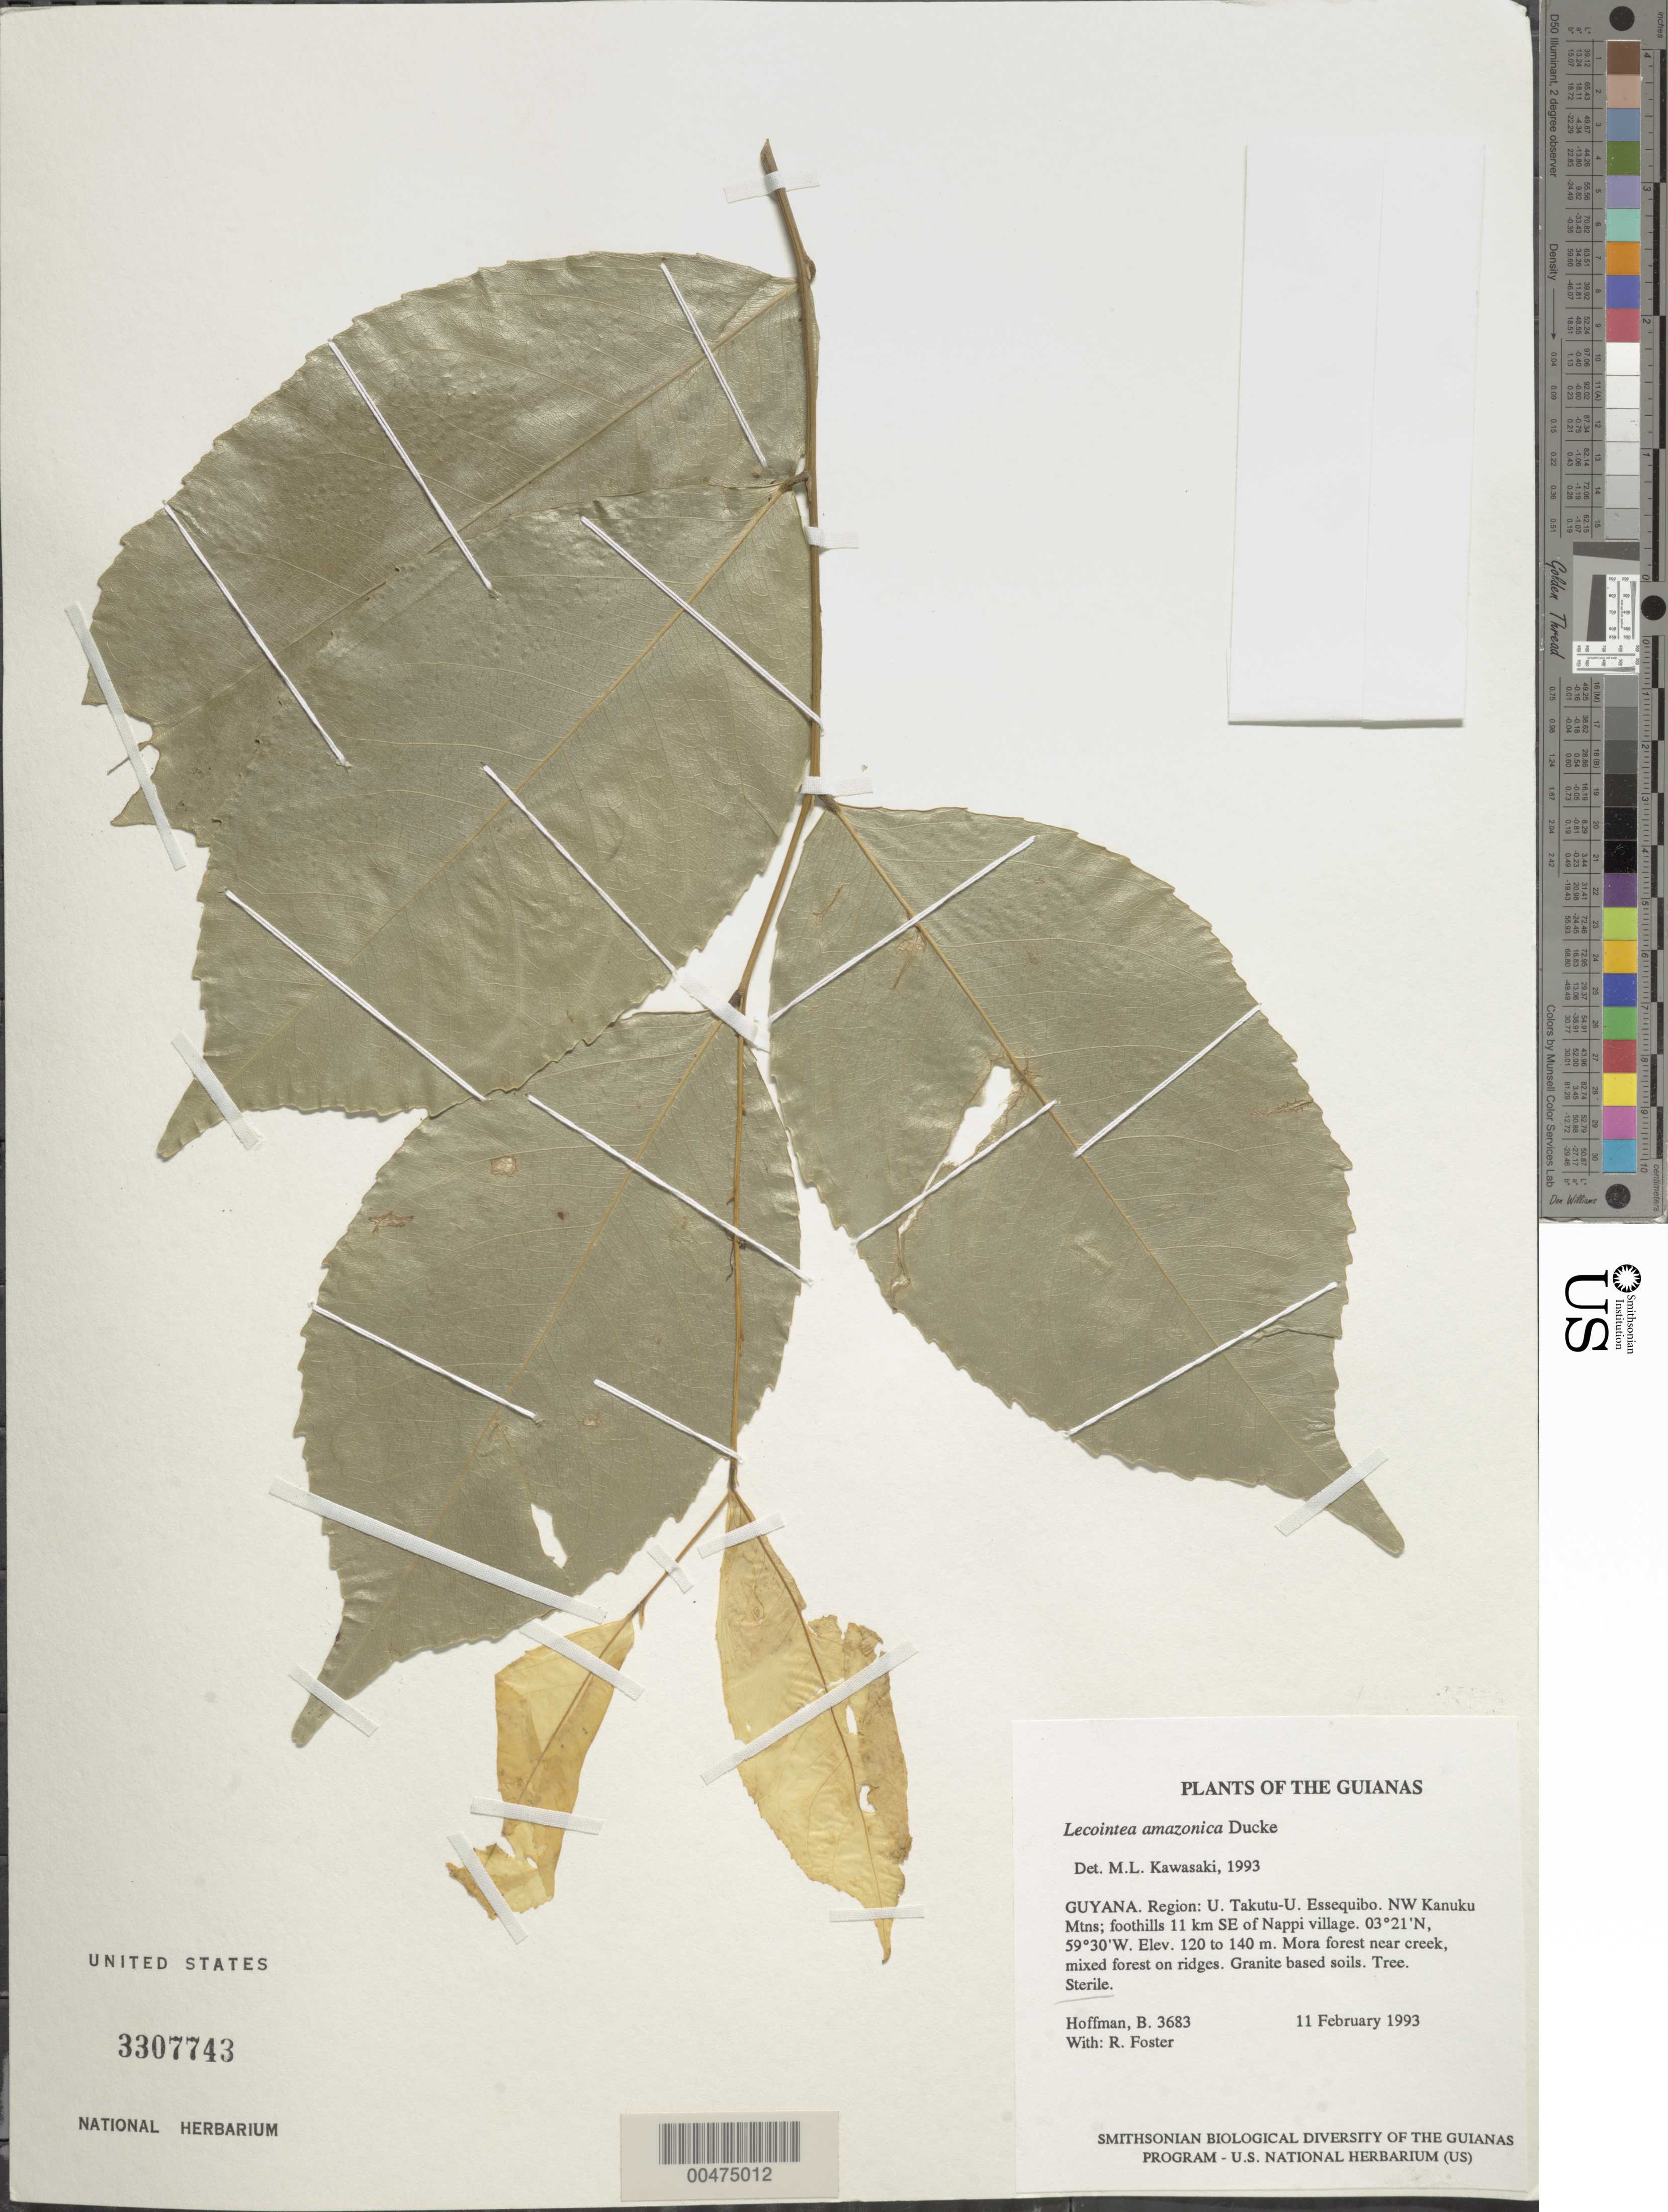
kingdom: Plantae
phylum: Tracheophyta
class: Magnoliopsida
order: Fabales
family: Fabaceae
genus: Zollernia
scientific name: Zollernia grandifolia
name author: Schery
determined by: Mansano, V. F.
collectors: B. Hoffman & R. Foster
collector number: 3683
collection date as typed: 11 February 1993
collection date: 1993-02-11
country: Guyana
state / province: U. Takutu-U. Essequibo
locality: NW Kanuku Mountains; foothills 11 km SE of Nappi village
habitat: Mora forest near creek, mixed forest on ridges. Granite based soils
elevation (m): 120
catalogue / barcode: US 3307743